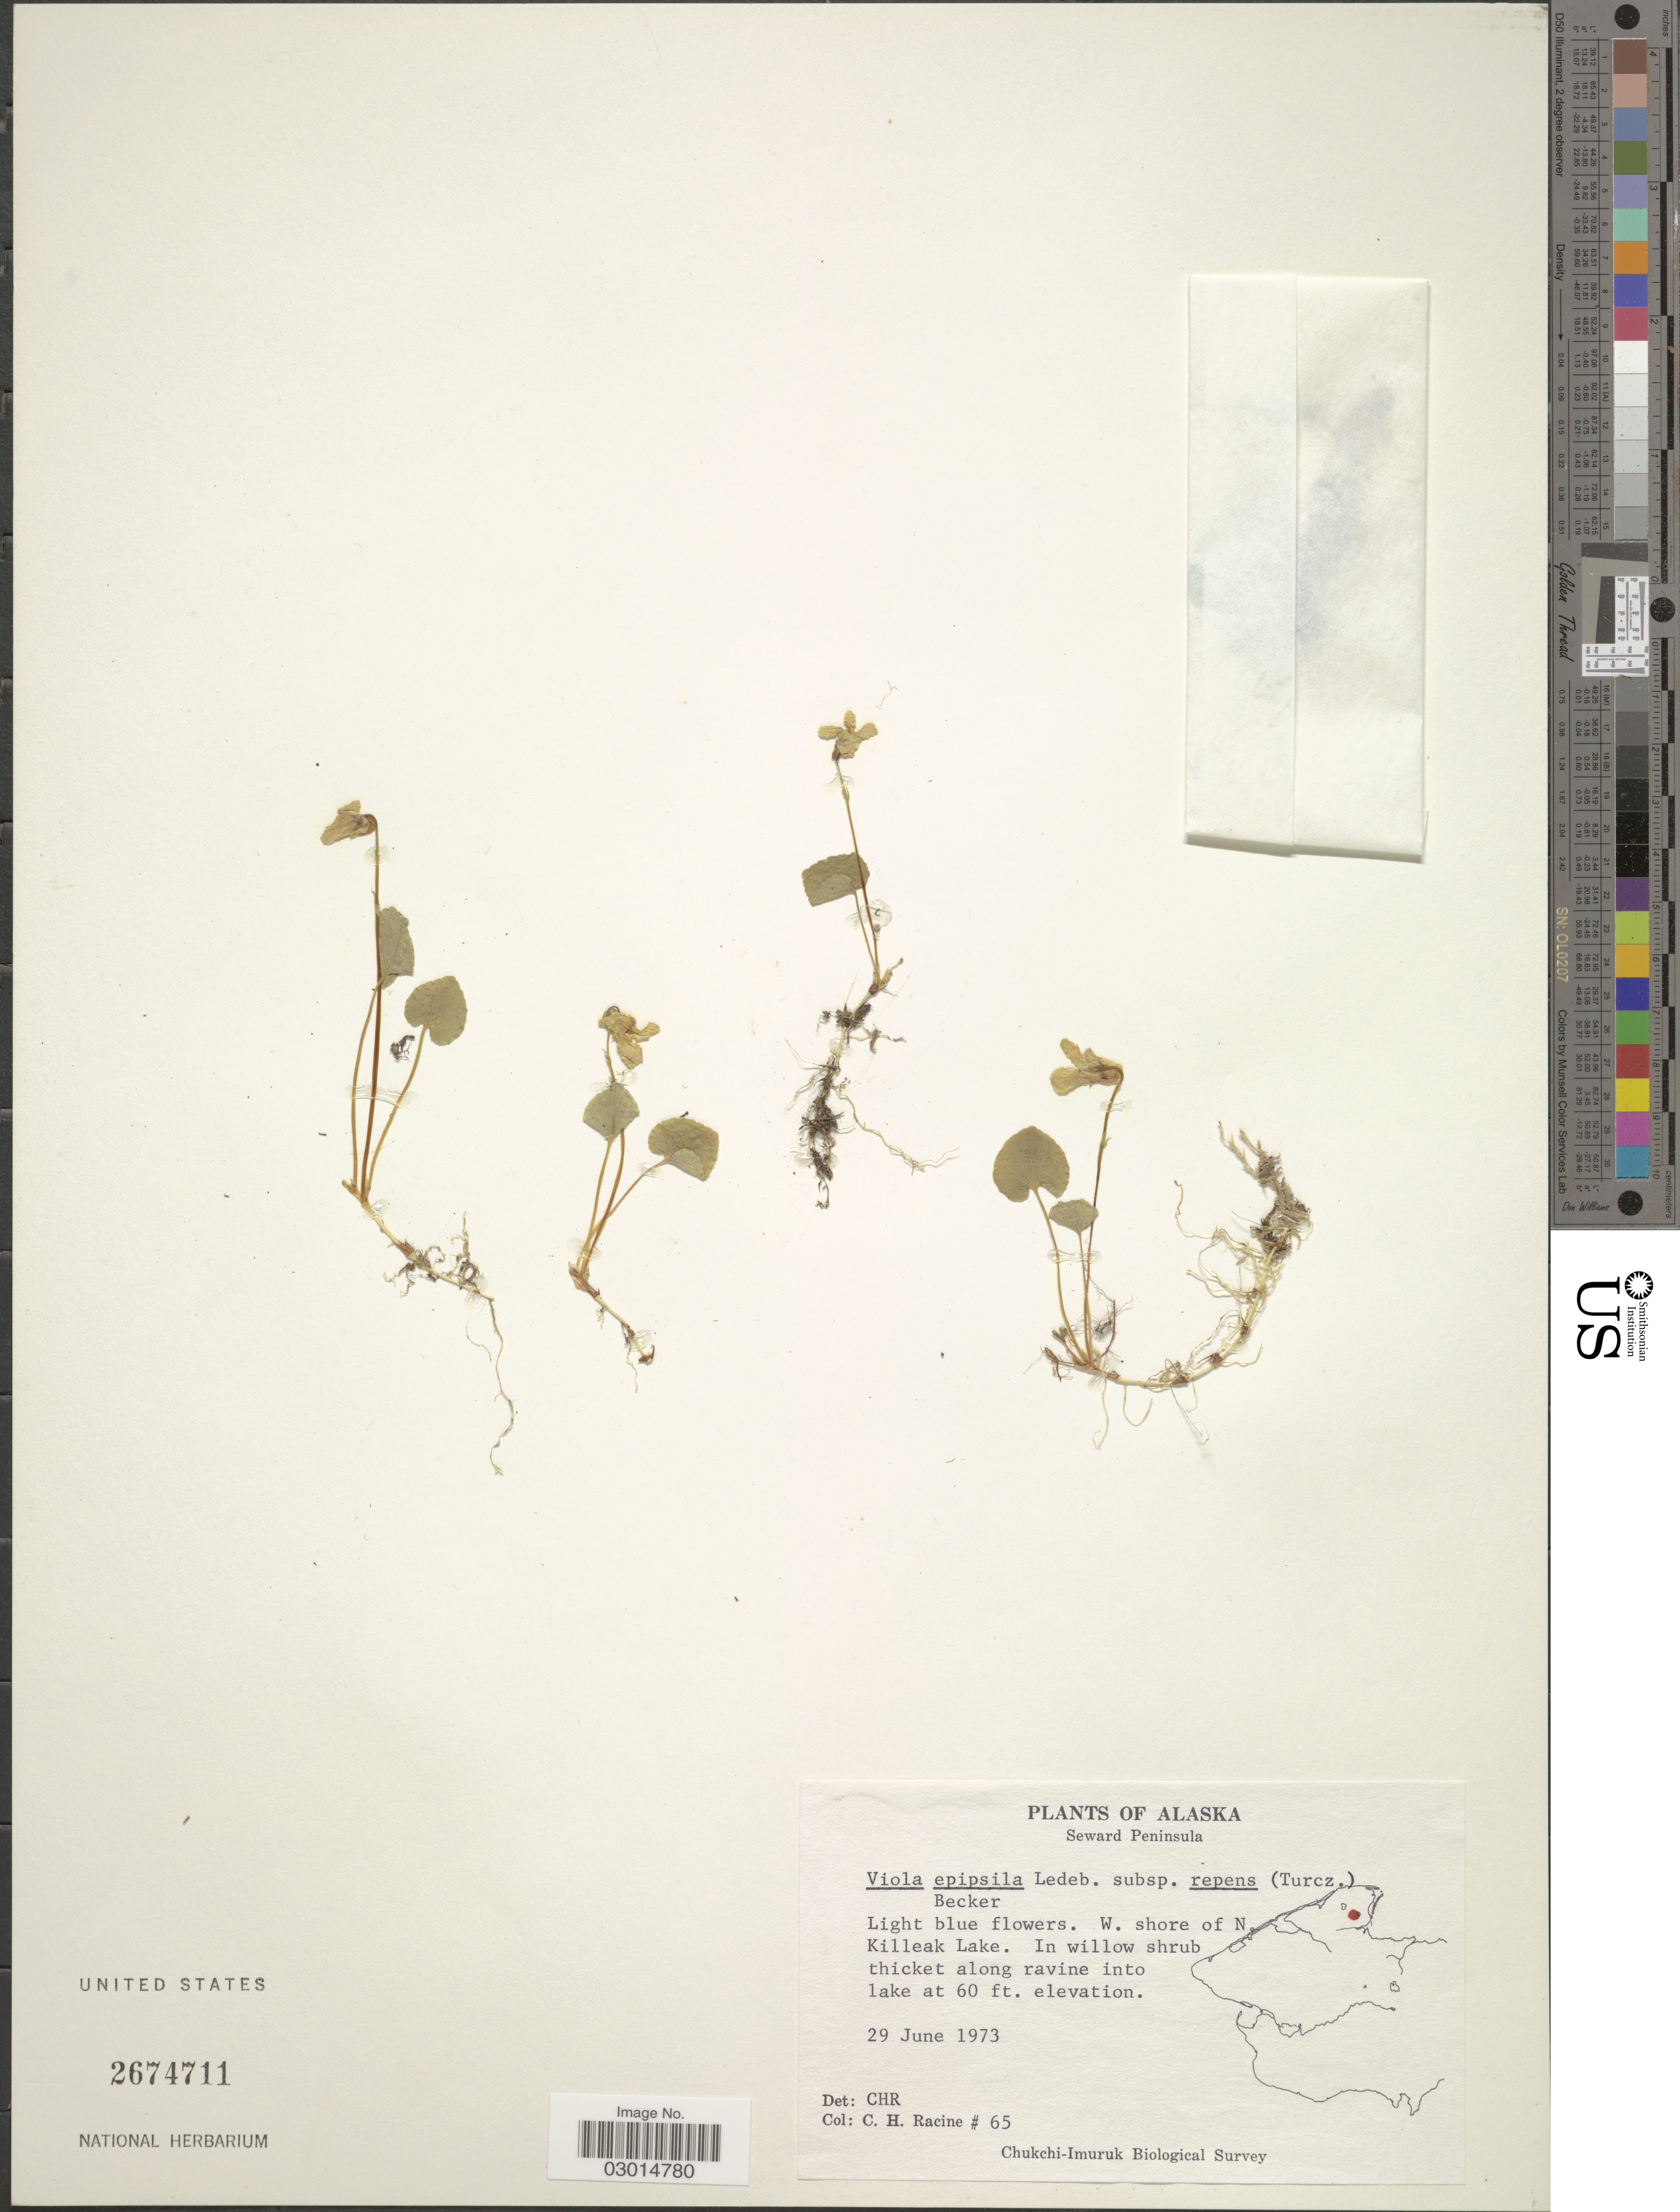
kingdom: Plantae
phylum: Tracheophyta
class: Magnoliopsida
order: Malpighiales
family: Violaceae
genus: Viola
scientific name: Viola epipsila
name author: Ledeb.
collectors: C. Racine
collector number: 65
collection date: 1973-06-29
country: United States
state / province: Alaska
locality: Seward Peninsula. W. shore of N. Killeak Lake.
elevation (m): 18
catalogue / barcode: US 2674711